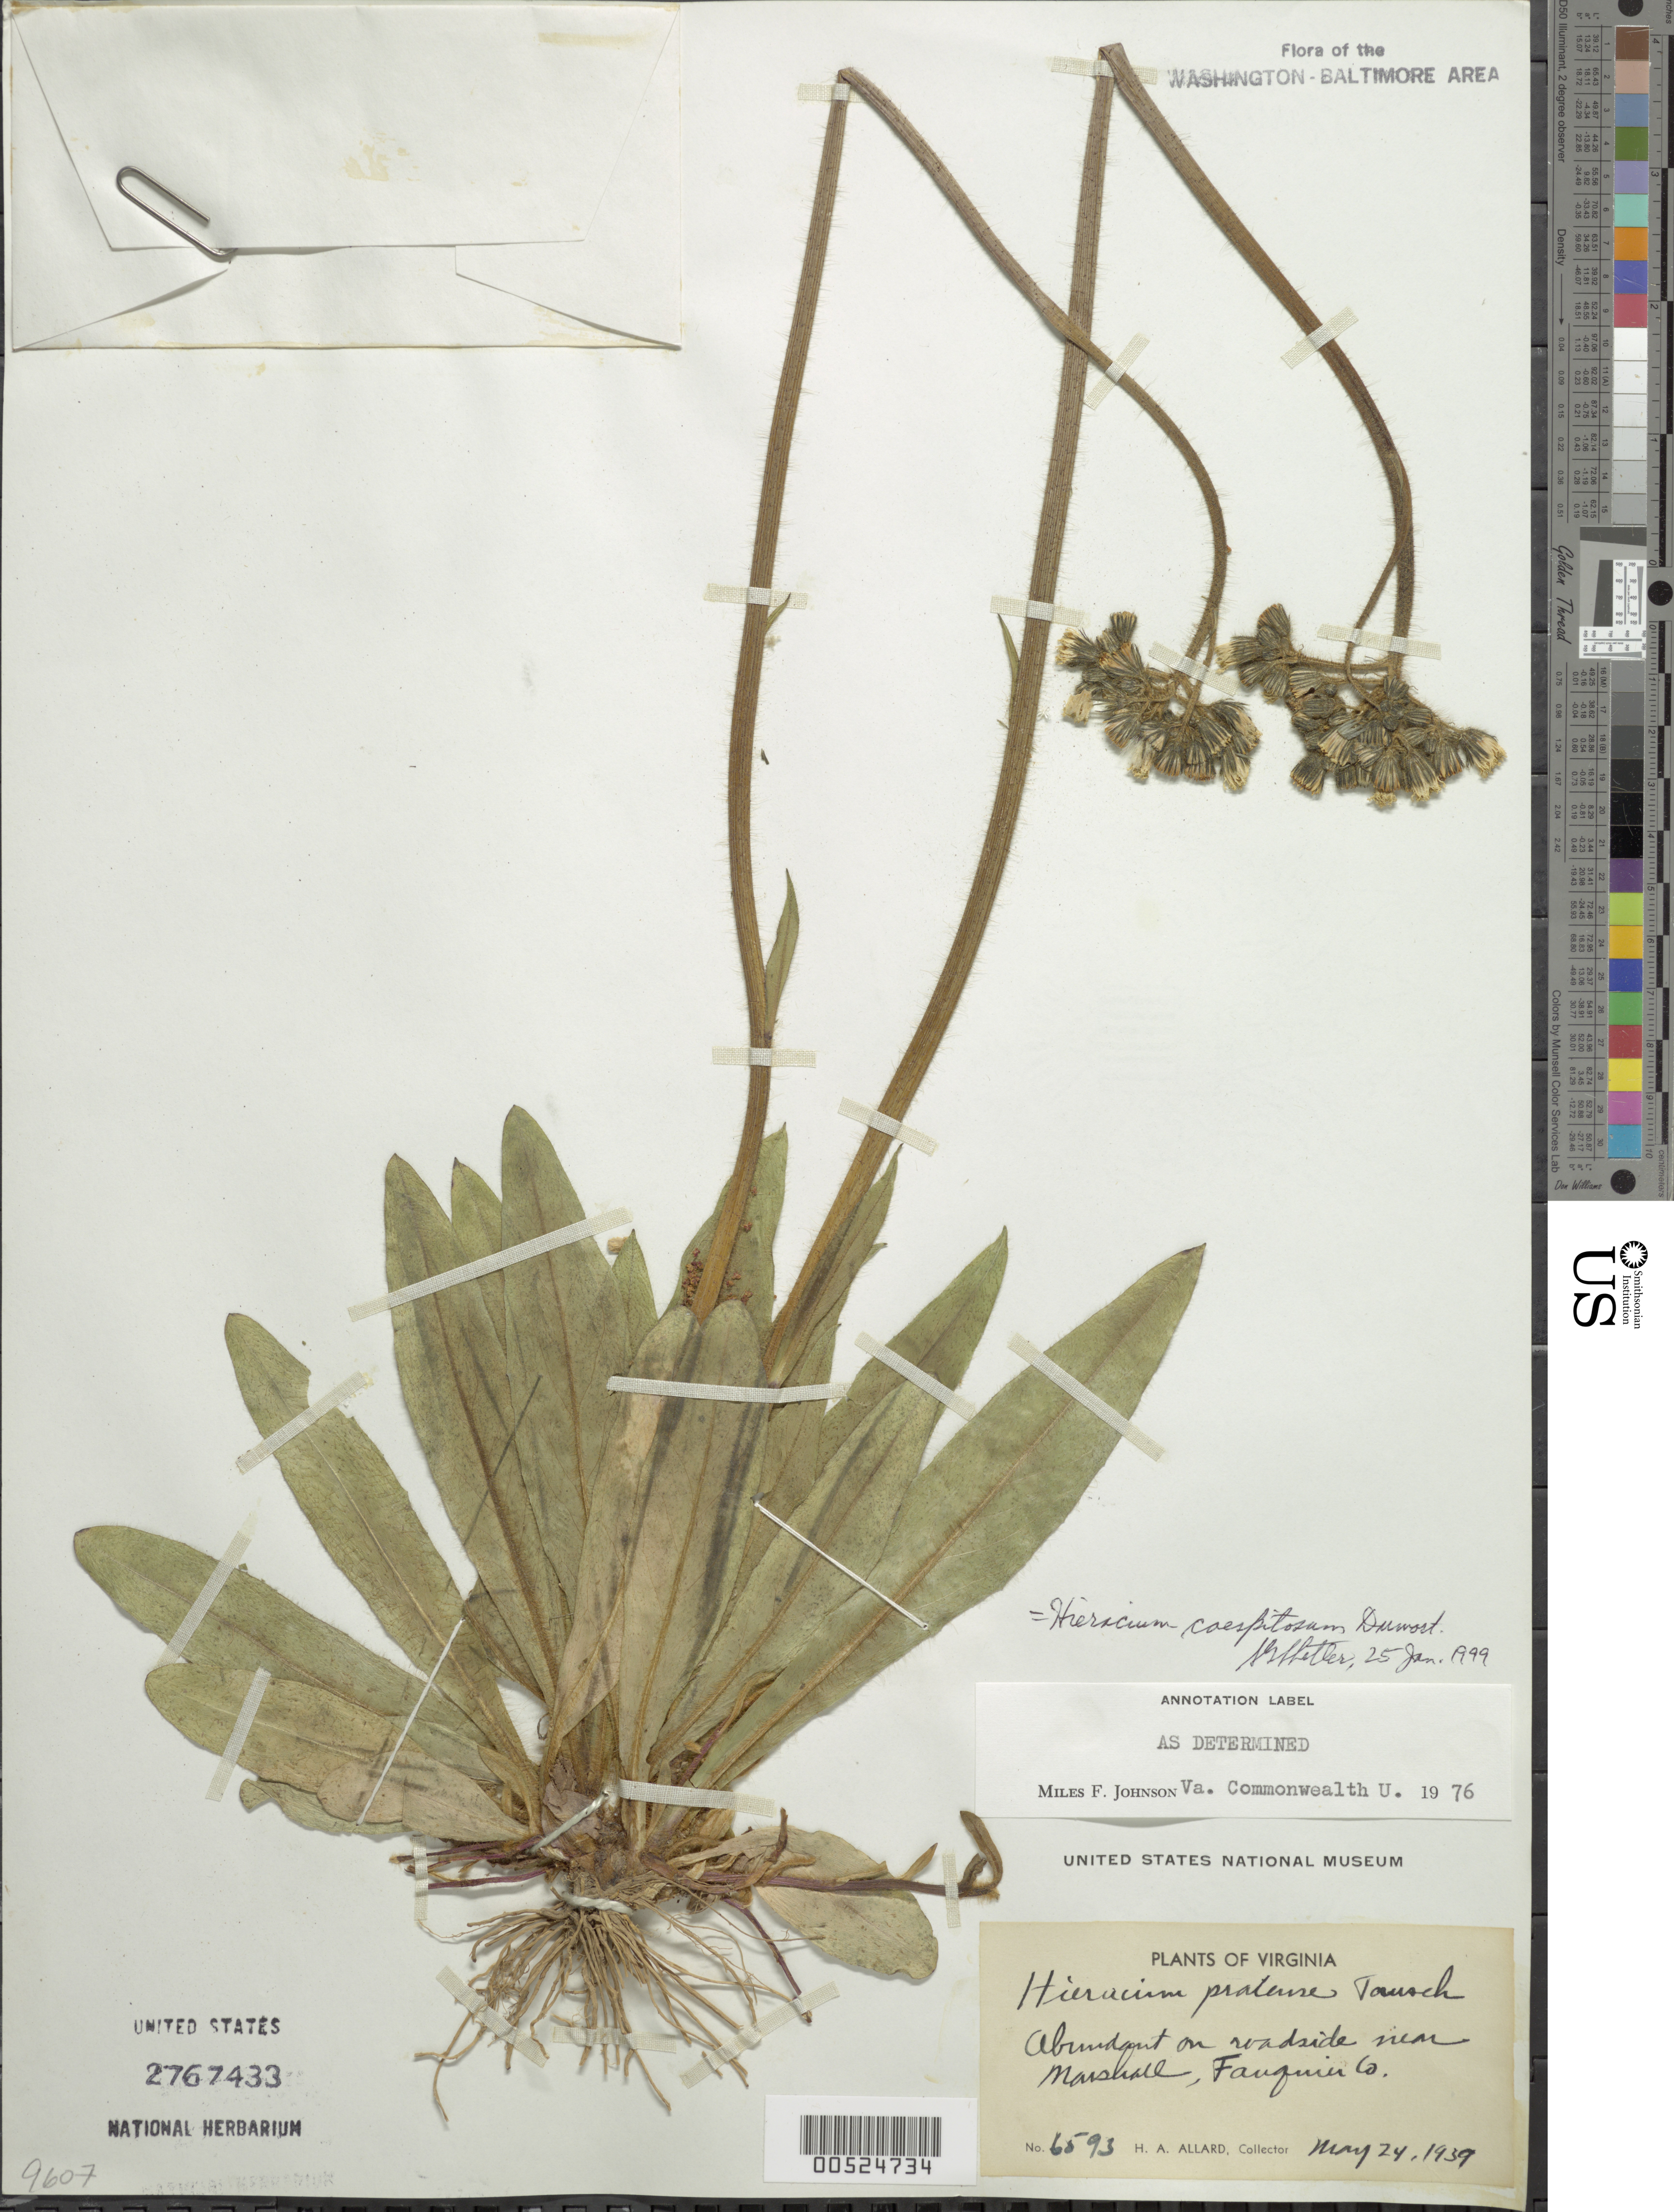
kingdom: Plantae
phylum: Tracheophyta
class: Magnoliopsida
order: Asterales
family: Asteraceae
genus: Pilosella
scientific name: Pilosella caespitosa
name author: (Dumort.) P. D. Sell & C. West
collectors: H. A. Allard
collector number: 6593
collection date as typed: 24 May 1939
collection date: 1939-05-24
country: United States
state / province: Virginia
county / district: Fauquier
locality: Marshall, Near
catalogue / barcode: US 2767433